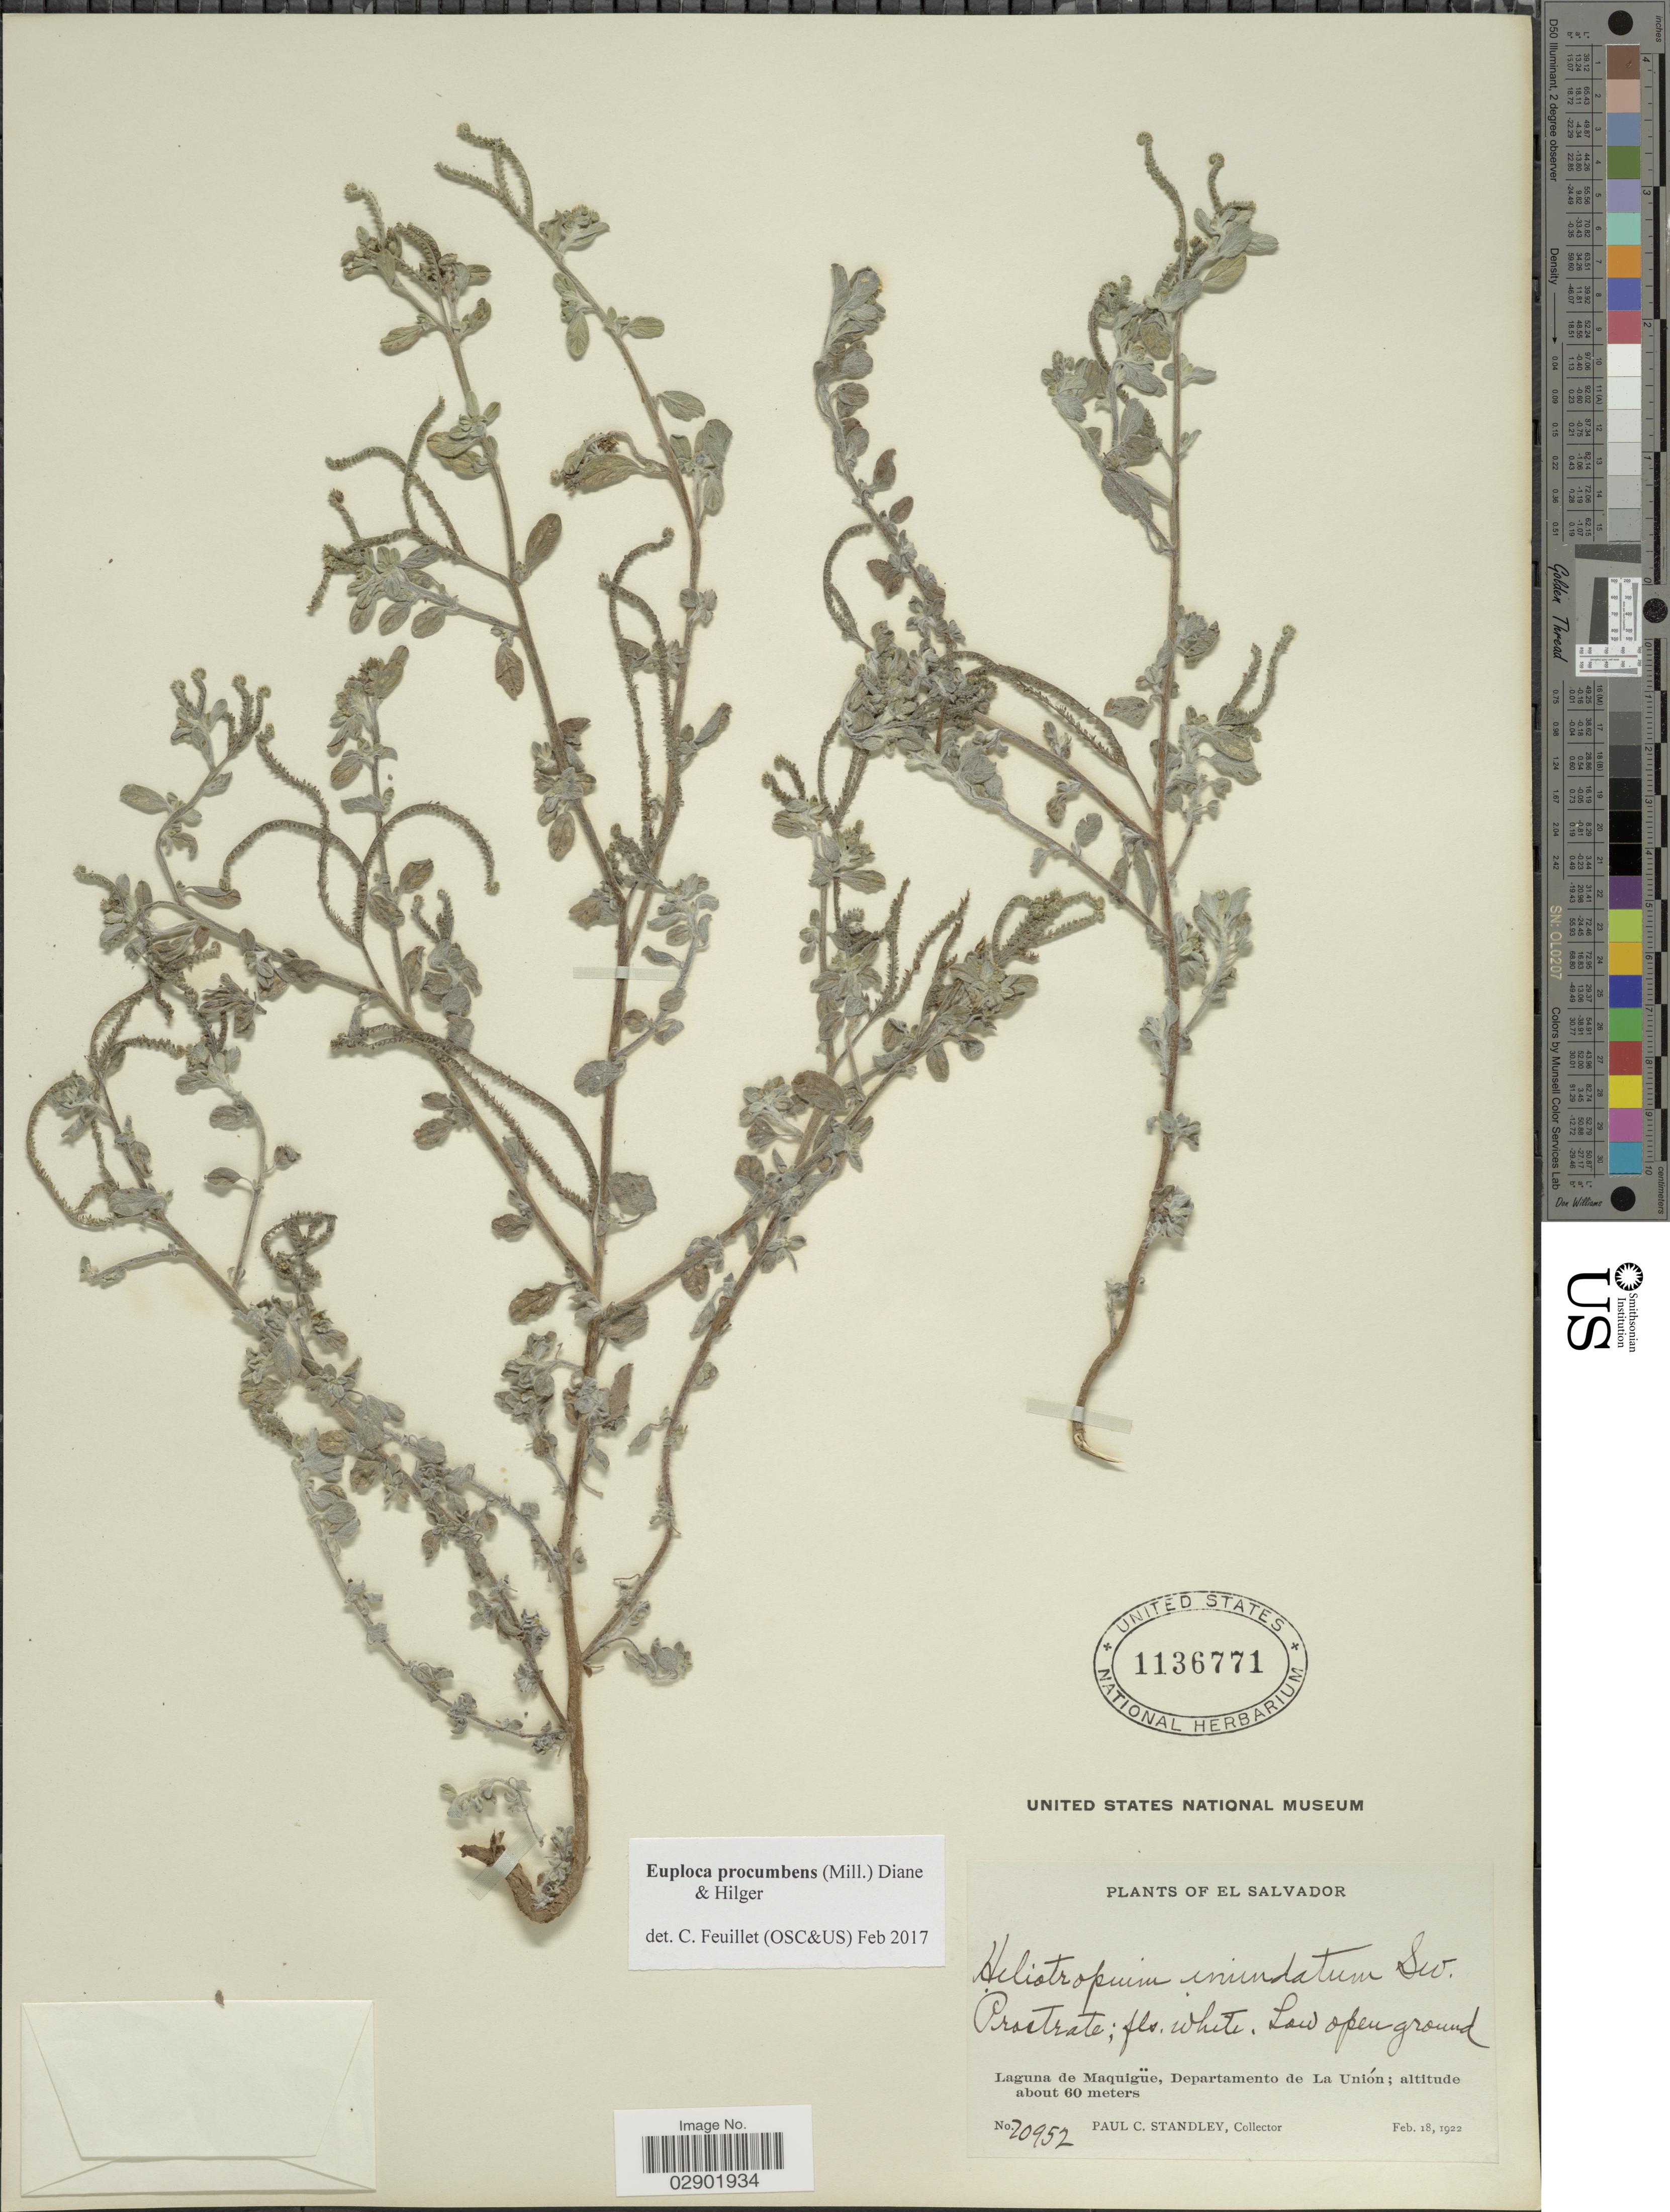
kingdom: Plantae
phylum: Tracheophyta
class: Magnoliopsida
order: Boraginales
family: Heliotropiaceae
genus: Euploca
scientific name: Euploca procumbens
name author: (Mill.) Diane & Hilger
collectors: P. C. Standley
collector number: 20952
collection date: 1922-02-18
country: El Salvador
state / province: La Union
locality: Laguna de Mquigüe, Departamento de La Unión.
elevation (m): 60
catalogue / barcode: US 1136771